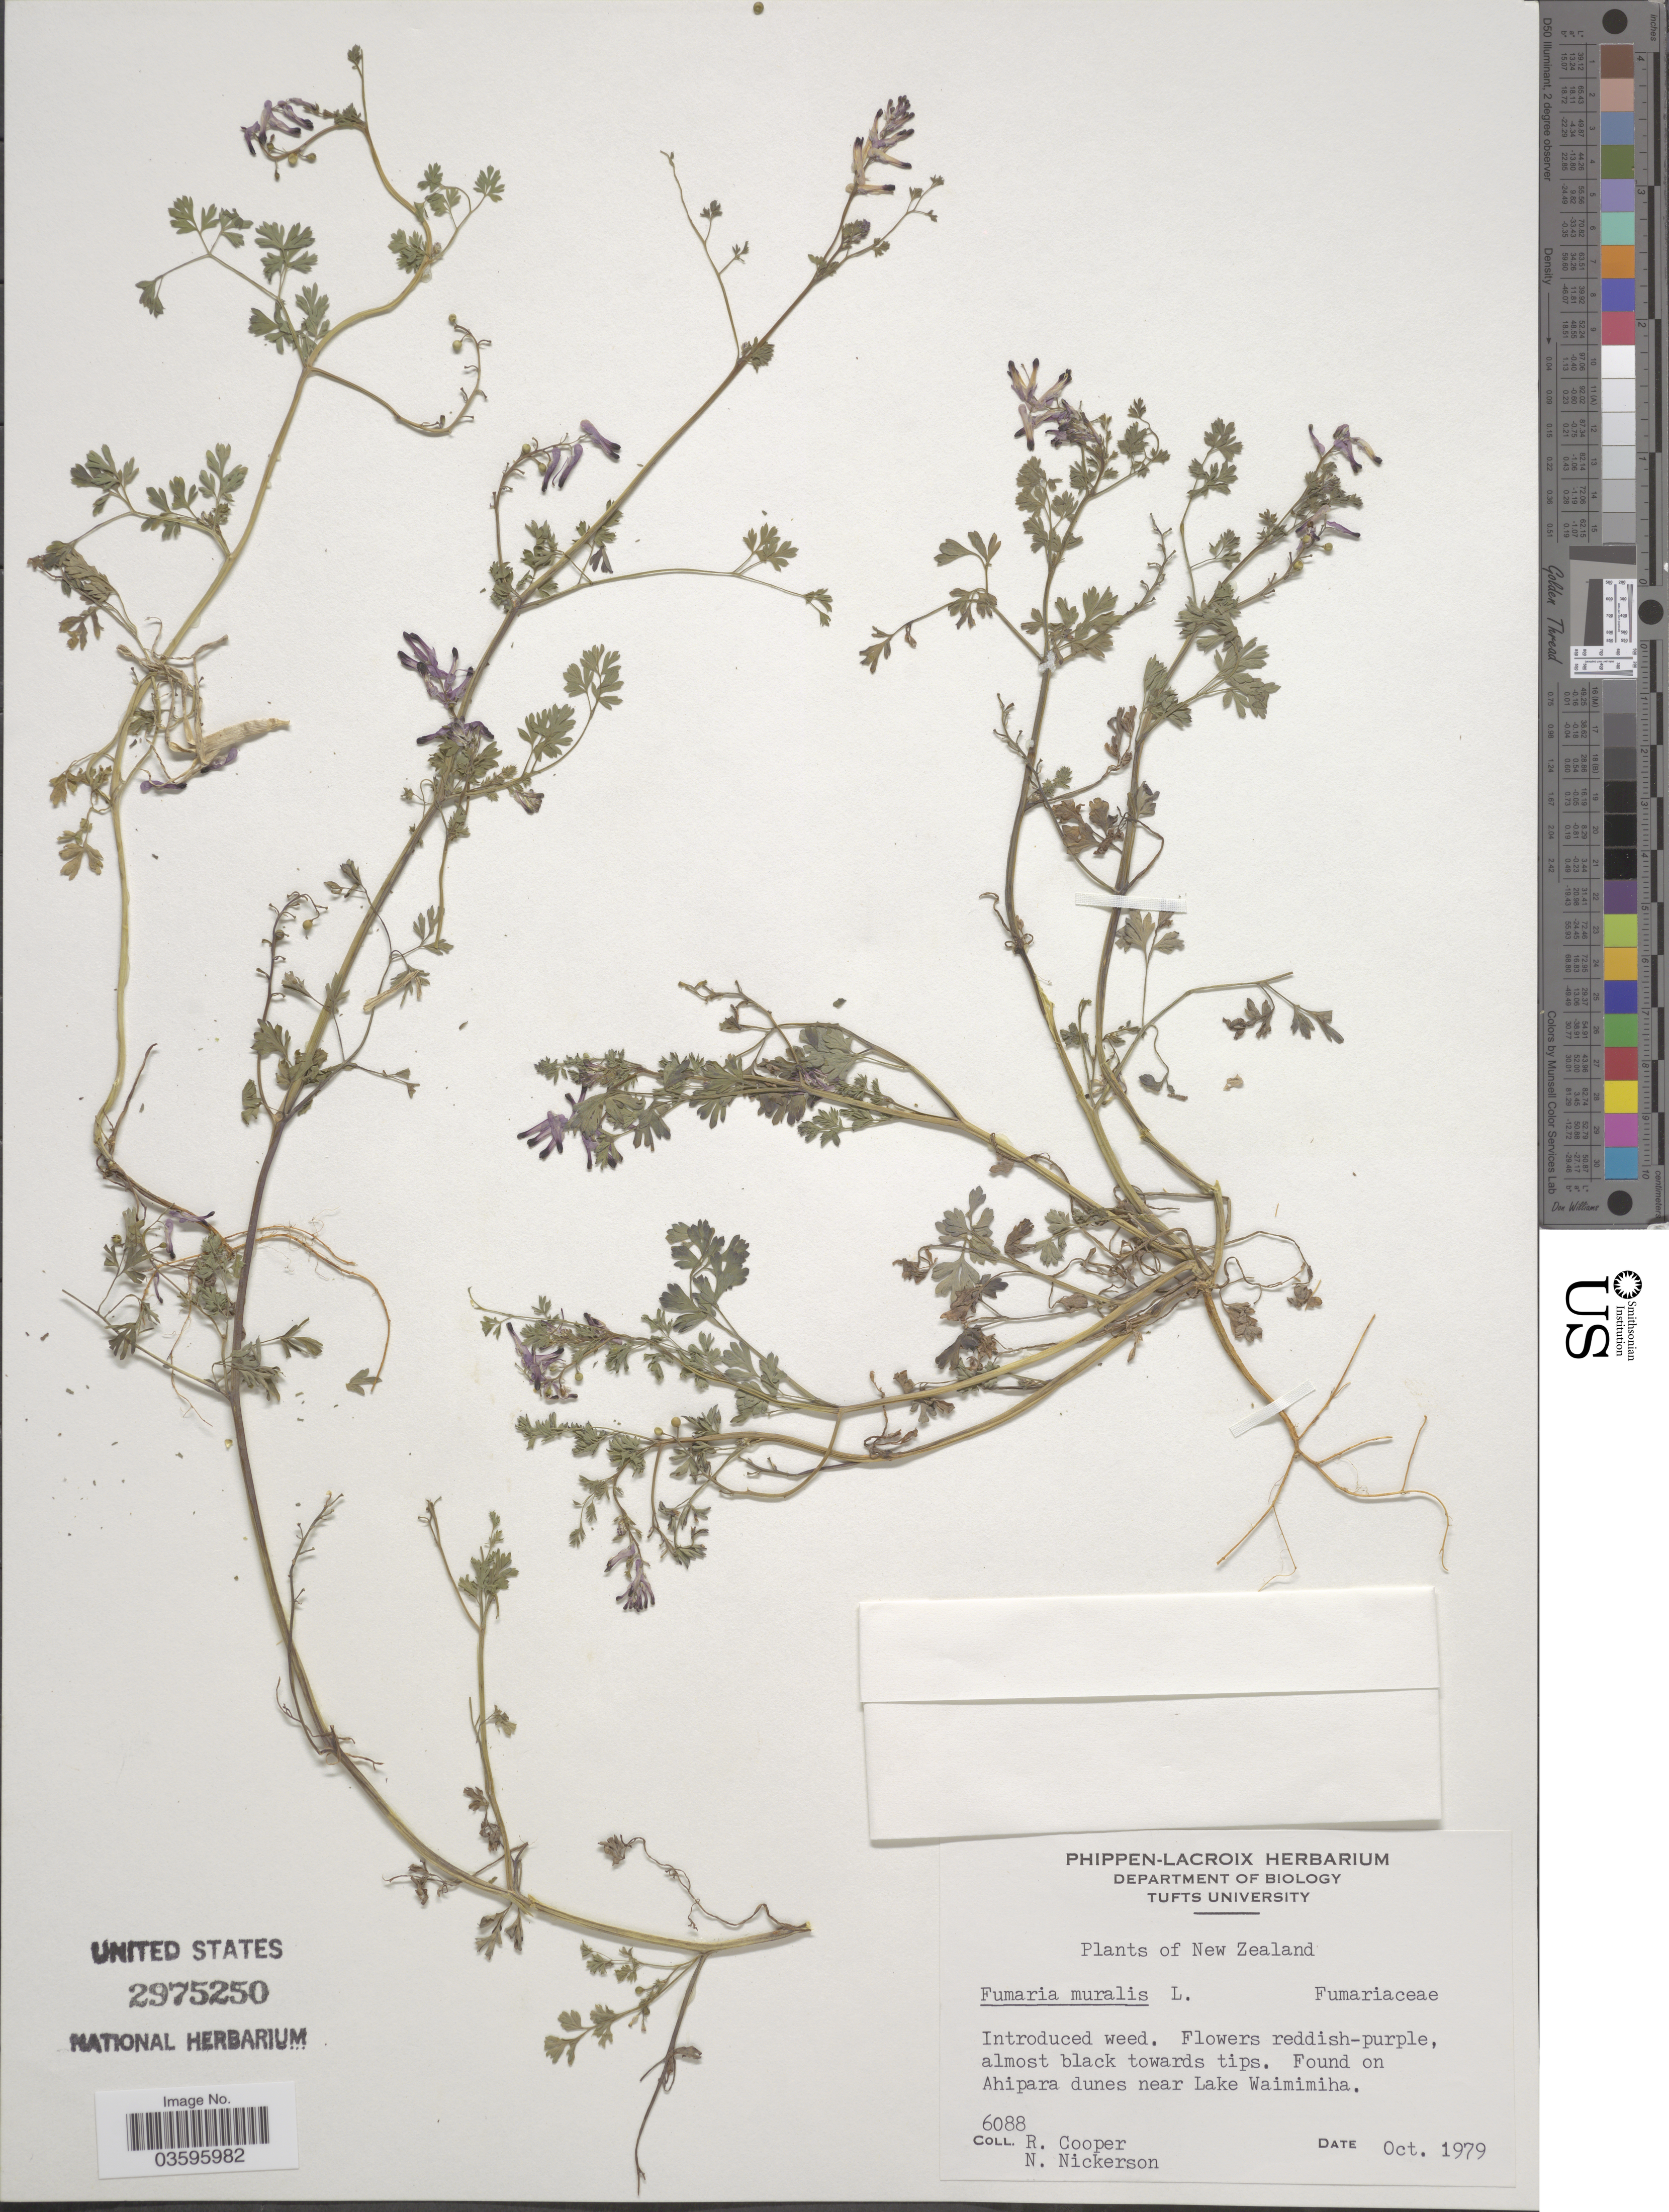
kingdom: Plantae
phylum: Tracheophyta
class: Magnoliopsida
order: Ranunculales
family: Papaveraceae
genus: Fumaria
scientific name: Fumaria muralis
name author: Sond. ex W.D.J. Koch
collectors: R. Cooper & N. Nickerson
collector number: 6088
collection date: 1979-10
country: New Zealand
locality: Ahipara dunes near Lake Waimimiha.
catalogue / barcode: US 2975250